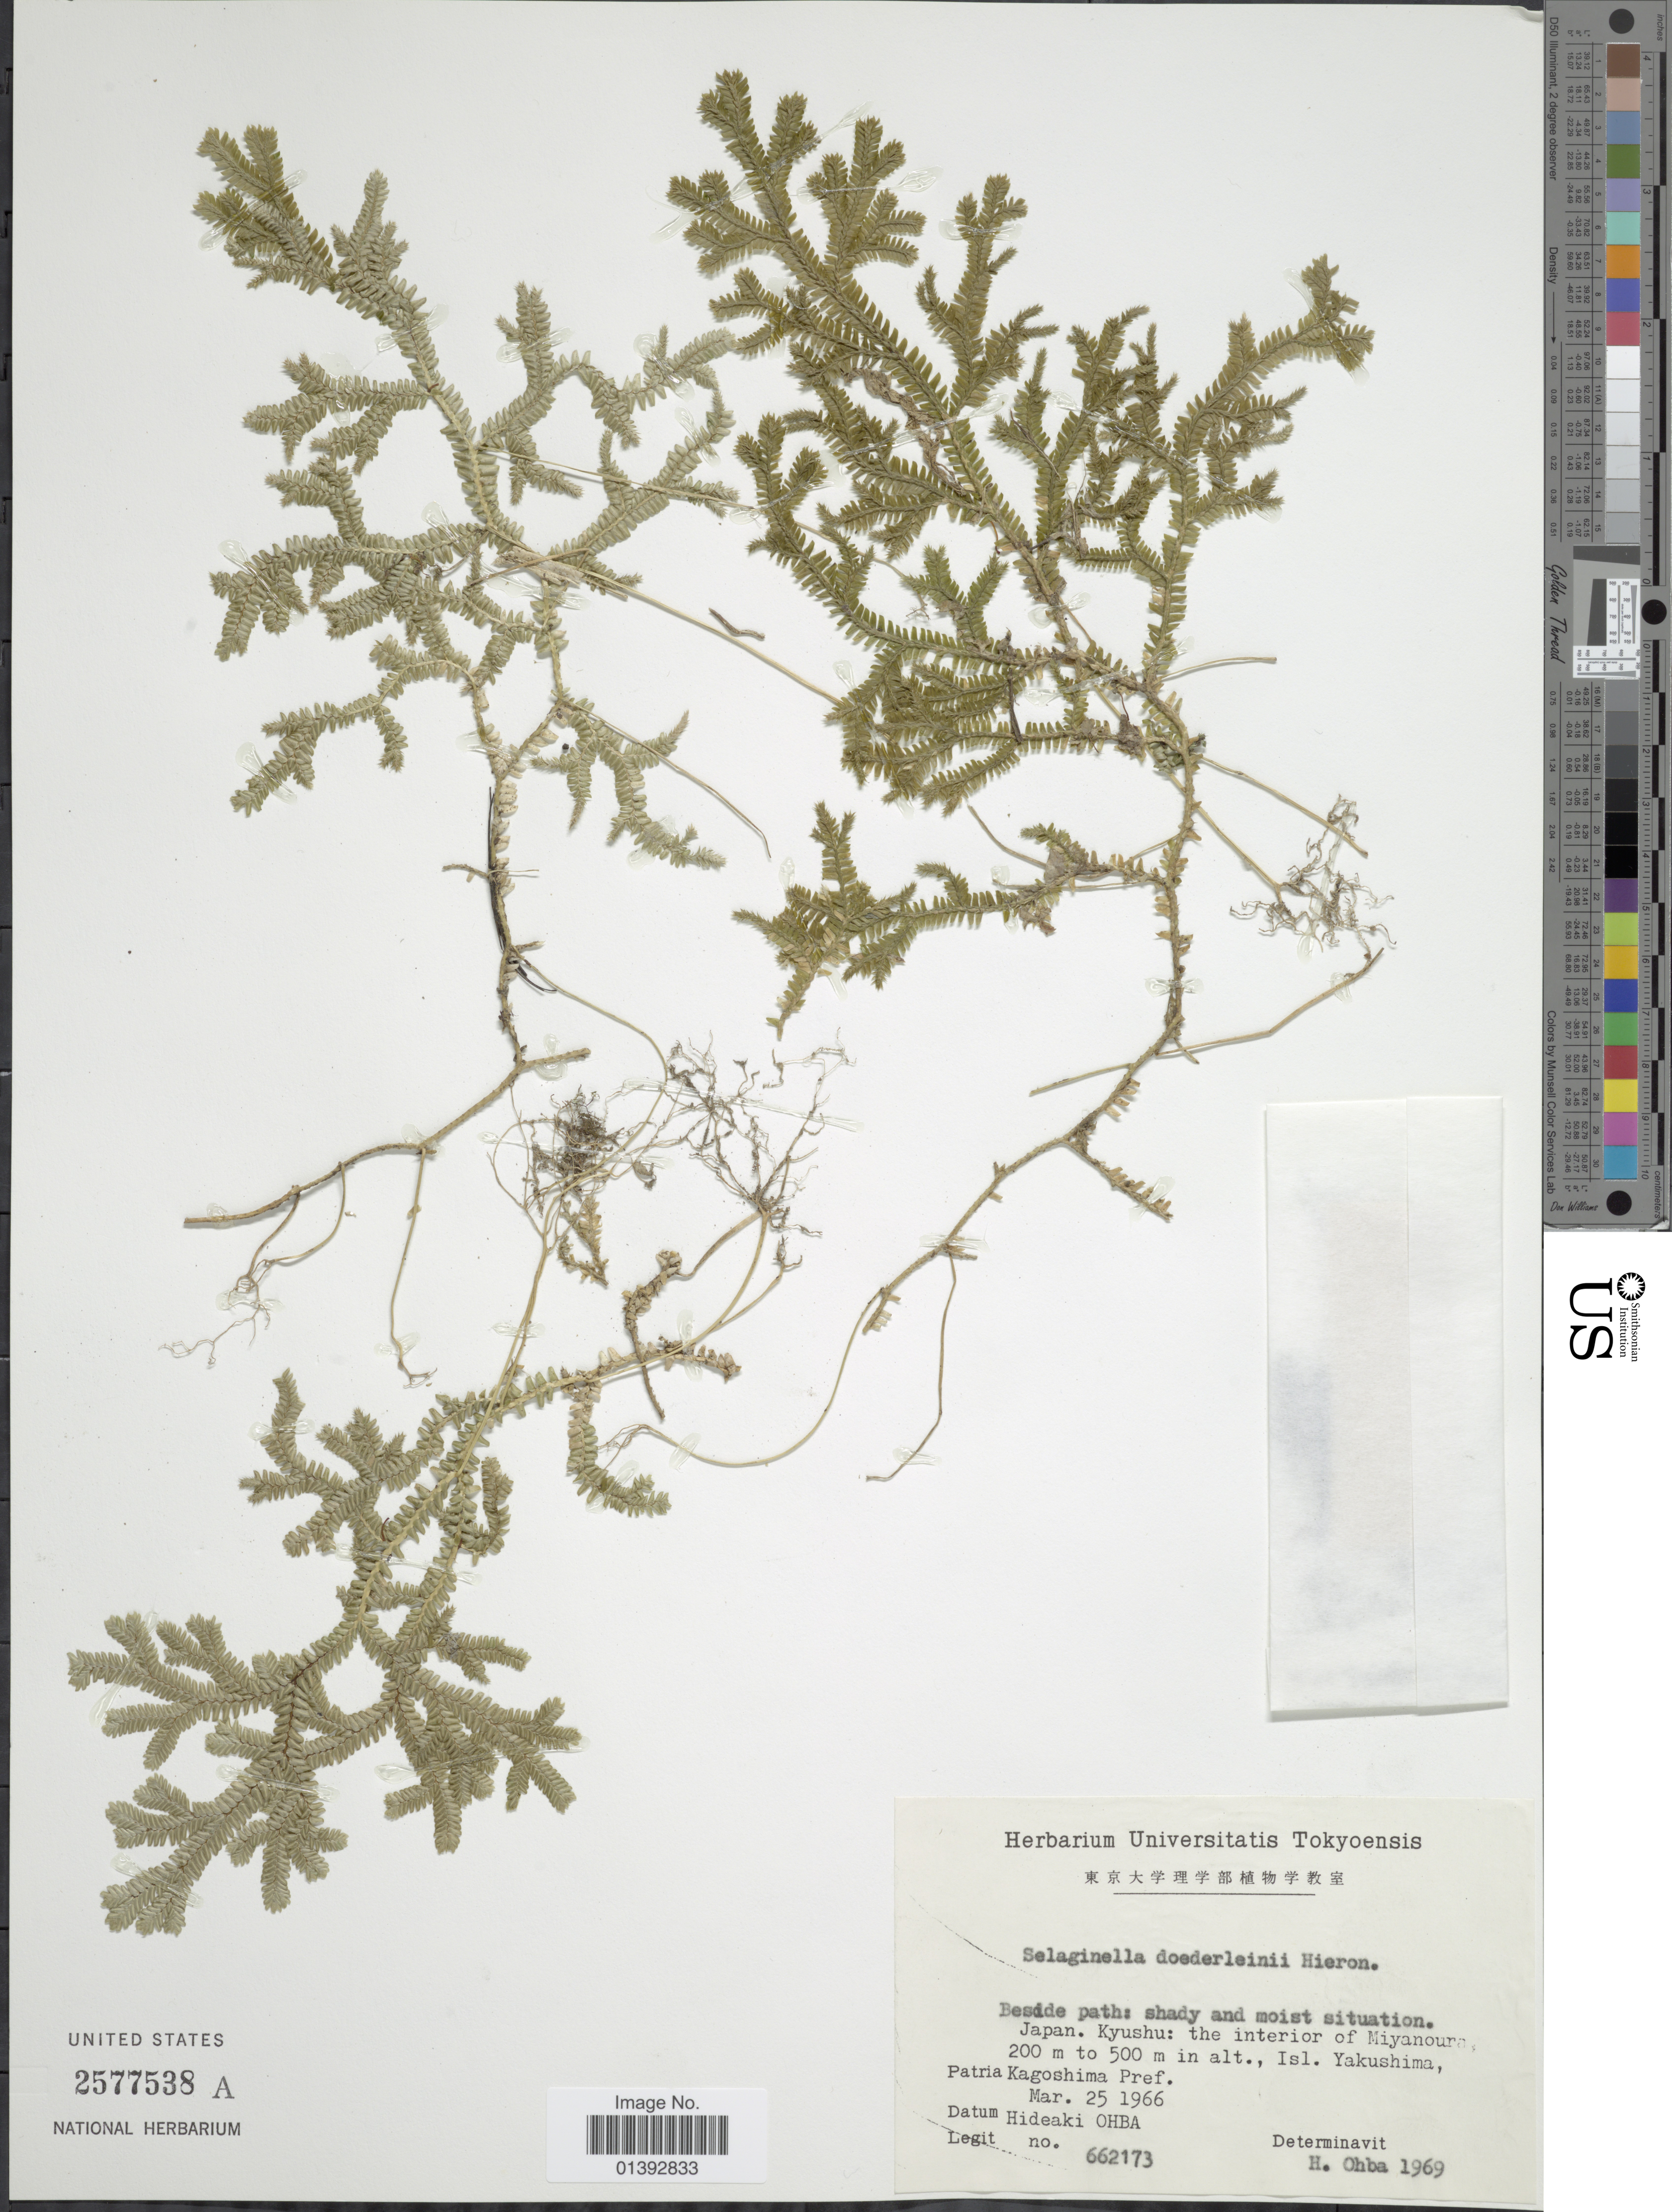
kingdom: Plantae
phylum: Tracheophyta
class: Lycopodiopsida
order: Selaginellales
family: Selaginellaceae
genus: Selaginella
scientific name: Selaginella doederleinii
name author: Hieron.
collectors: H. Ohba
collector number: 662173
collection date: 1966-03-25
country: Japan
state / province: Kagosima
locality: Kyushu: the interior of Miyanoura, Isl. Yakushima, Patra Kagoshima pref.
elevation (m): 200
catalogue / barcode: US 2577538A